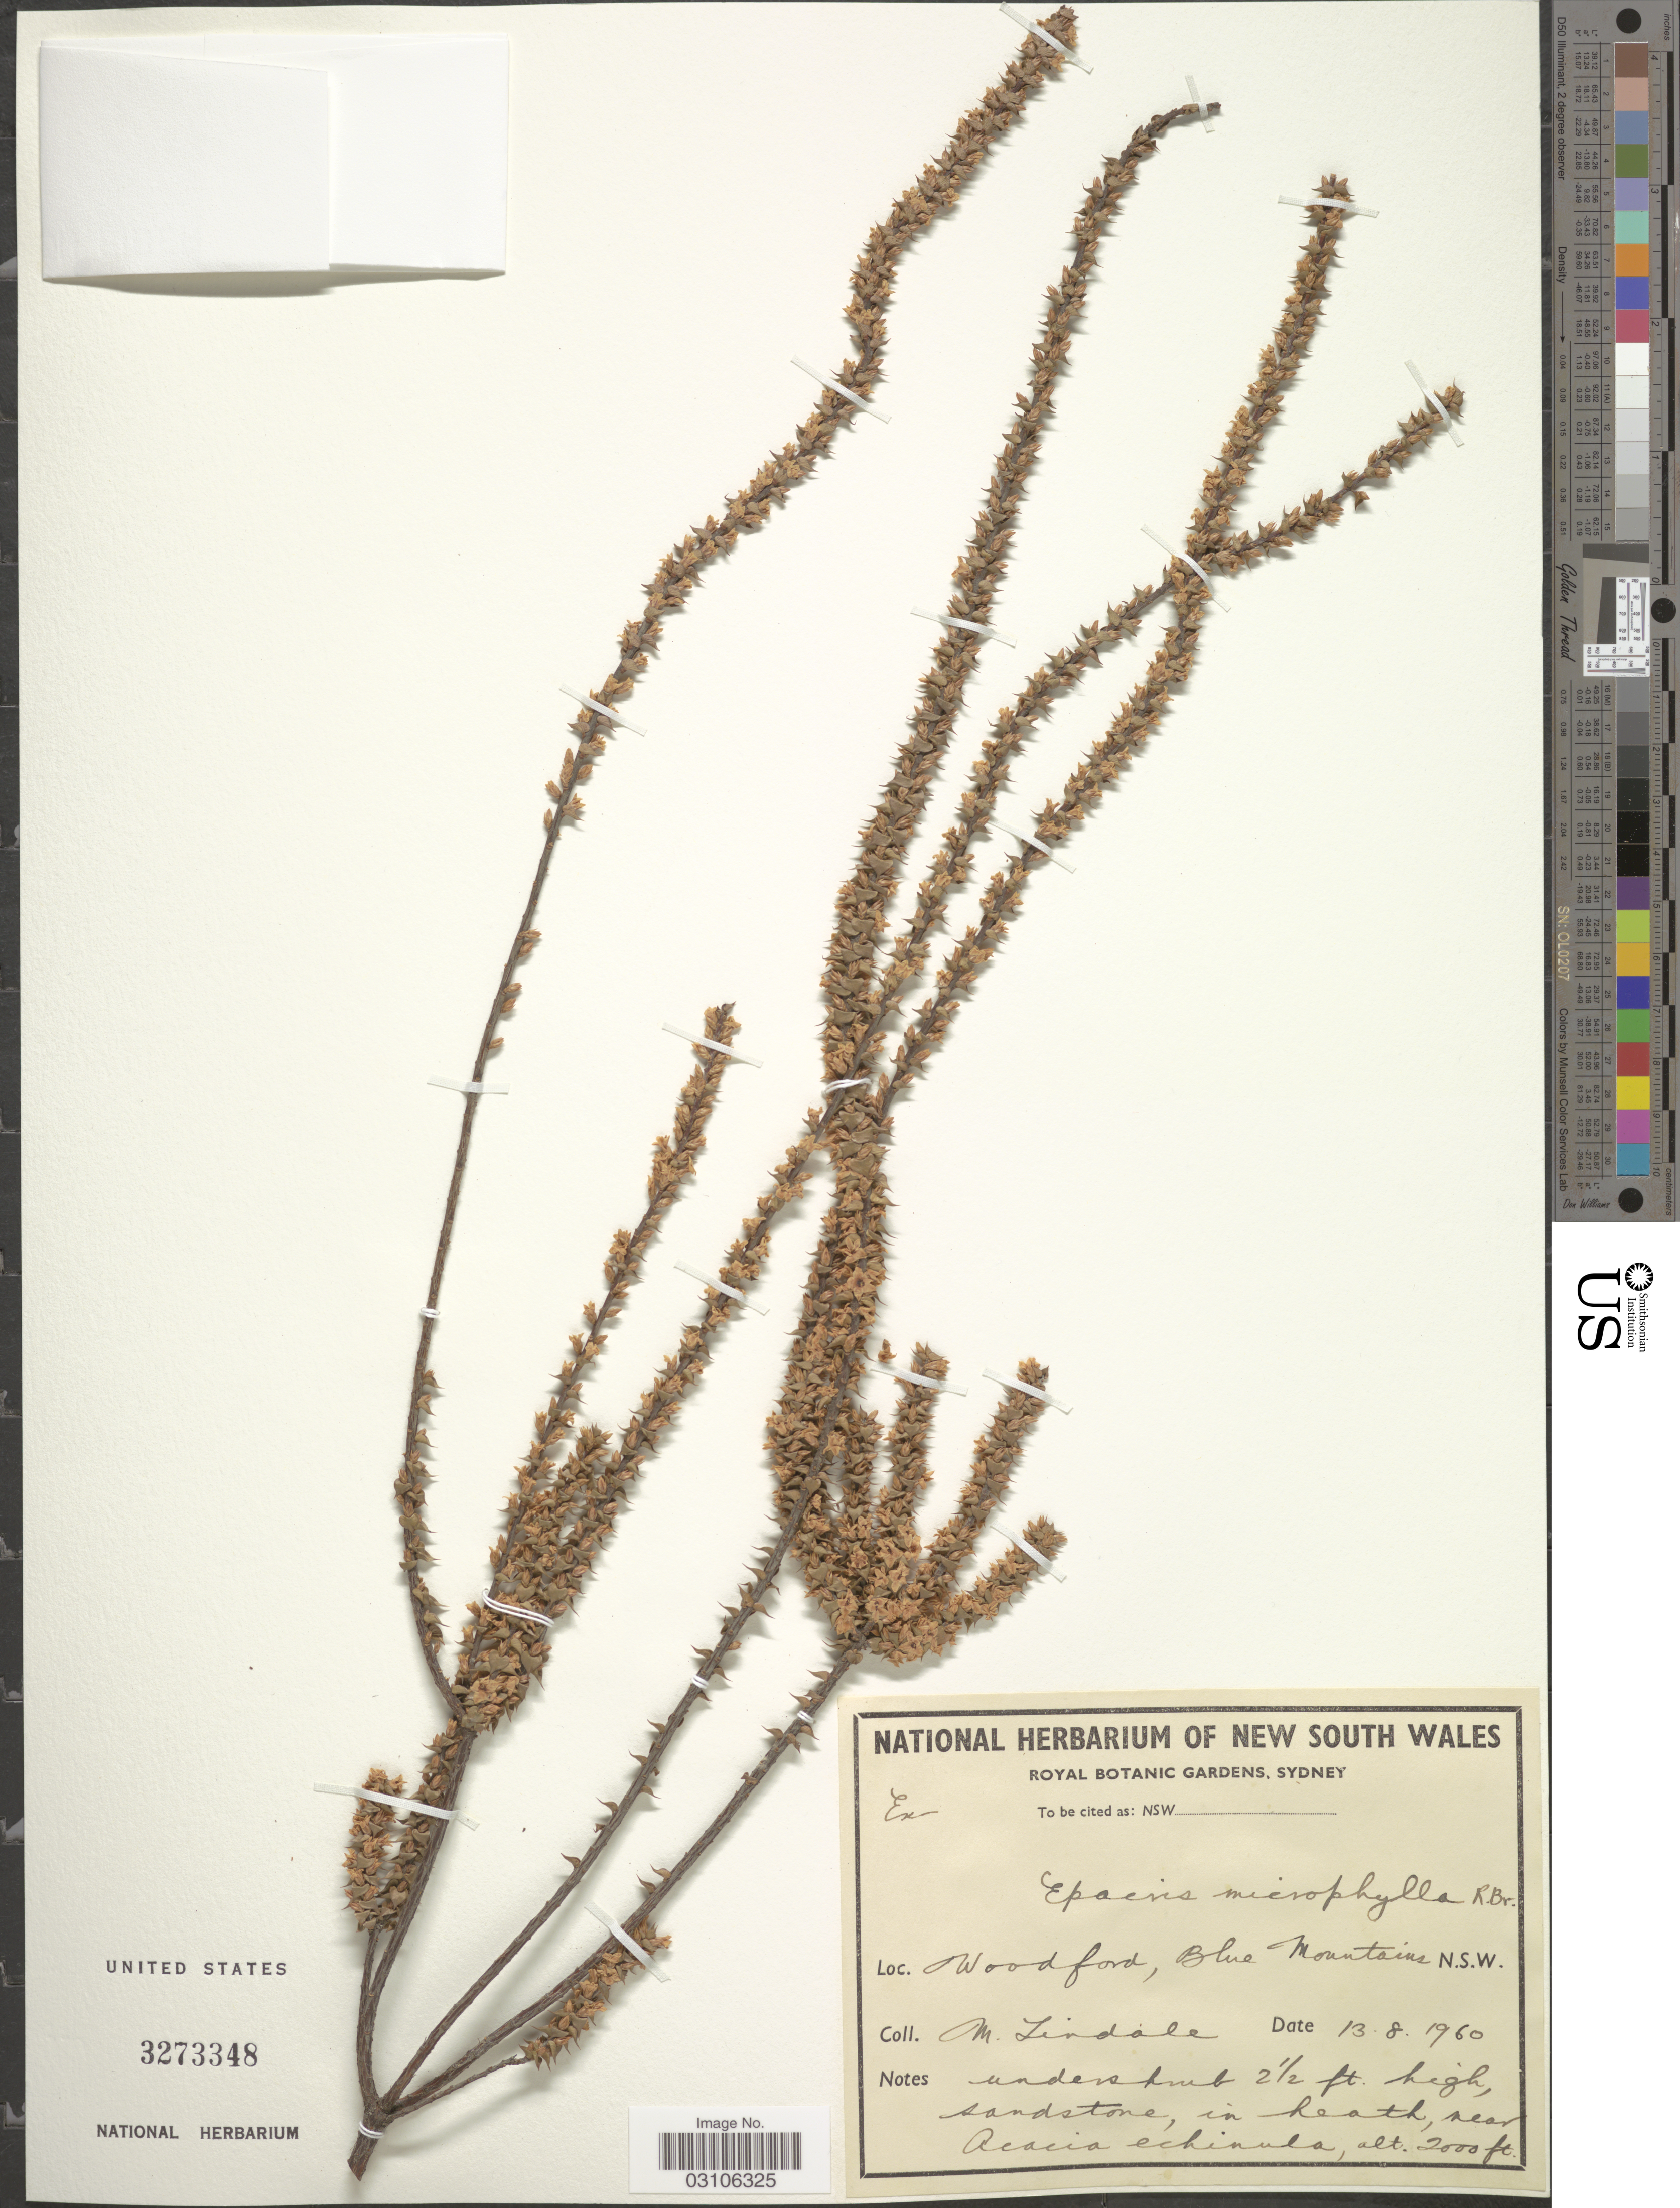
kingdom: Plantae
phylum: Tracheophyta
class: Magnoliopsida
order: Ericales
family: Ericaceae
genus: Epacris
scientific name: Epacris microphylla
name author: R. Br.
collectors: M. Lindale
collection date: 1960-08-13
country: Australia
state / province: New South Wales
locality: Woodford, Blue Mountains.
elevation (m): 610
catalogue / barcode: US 3273348